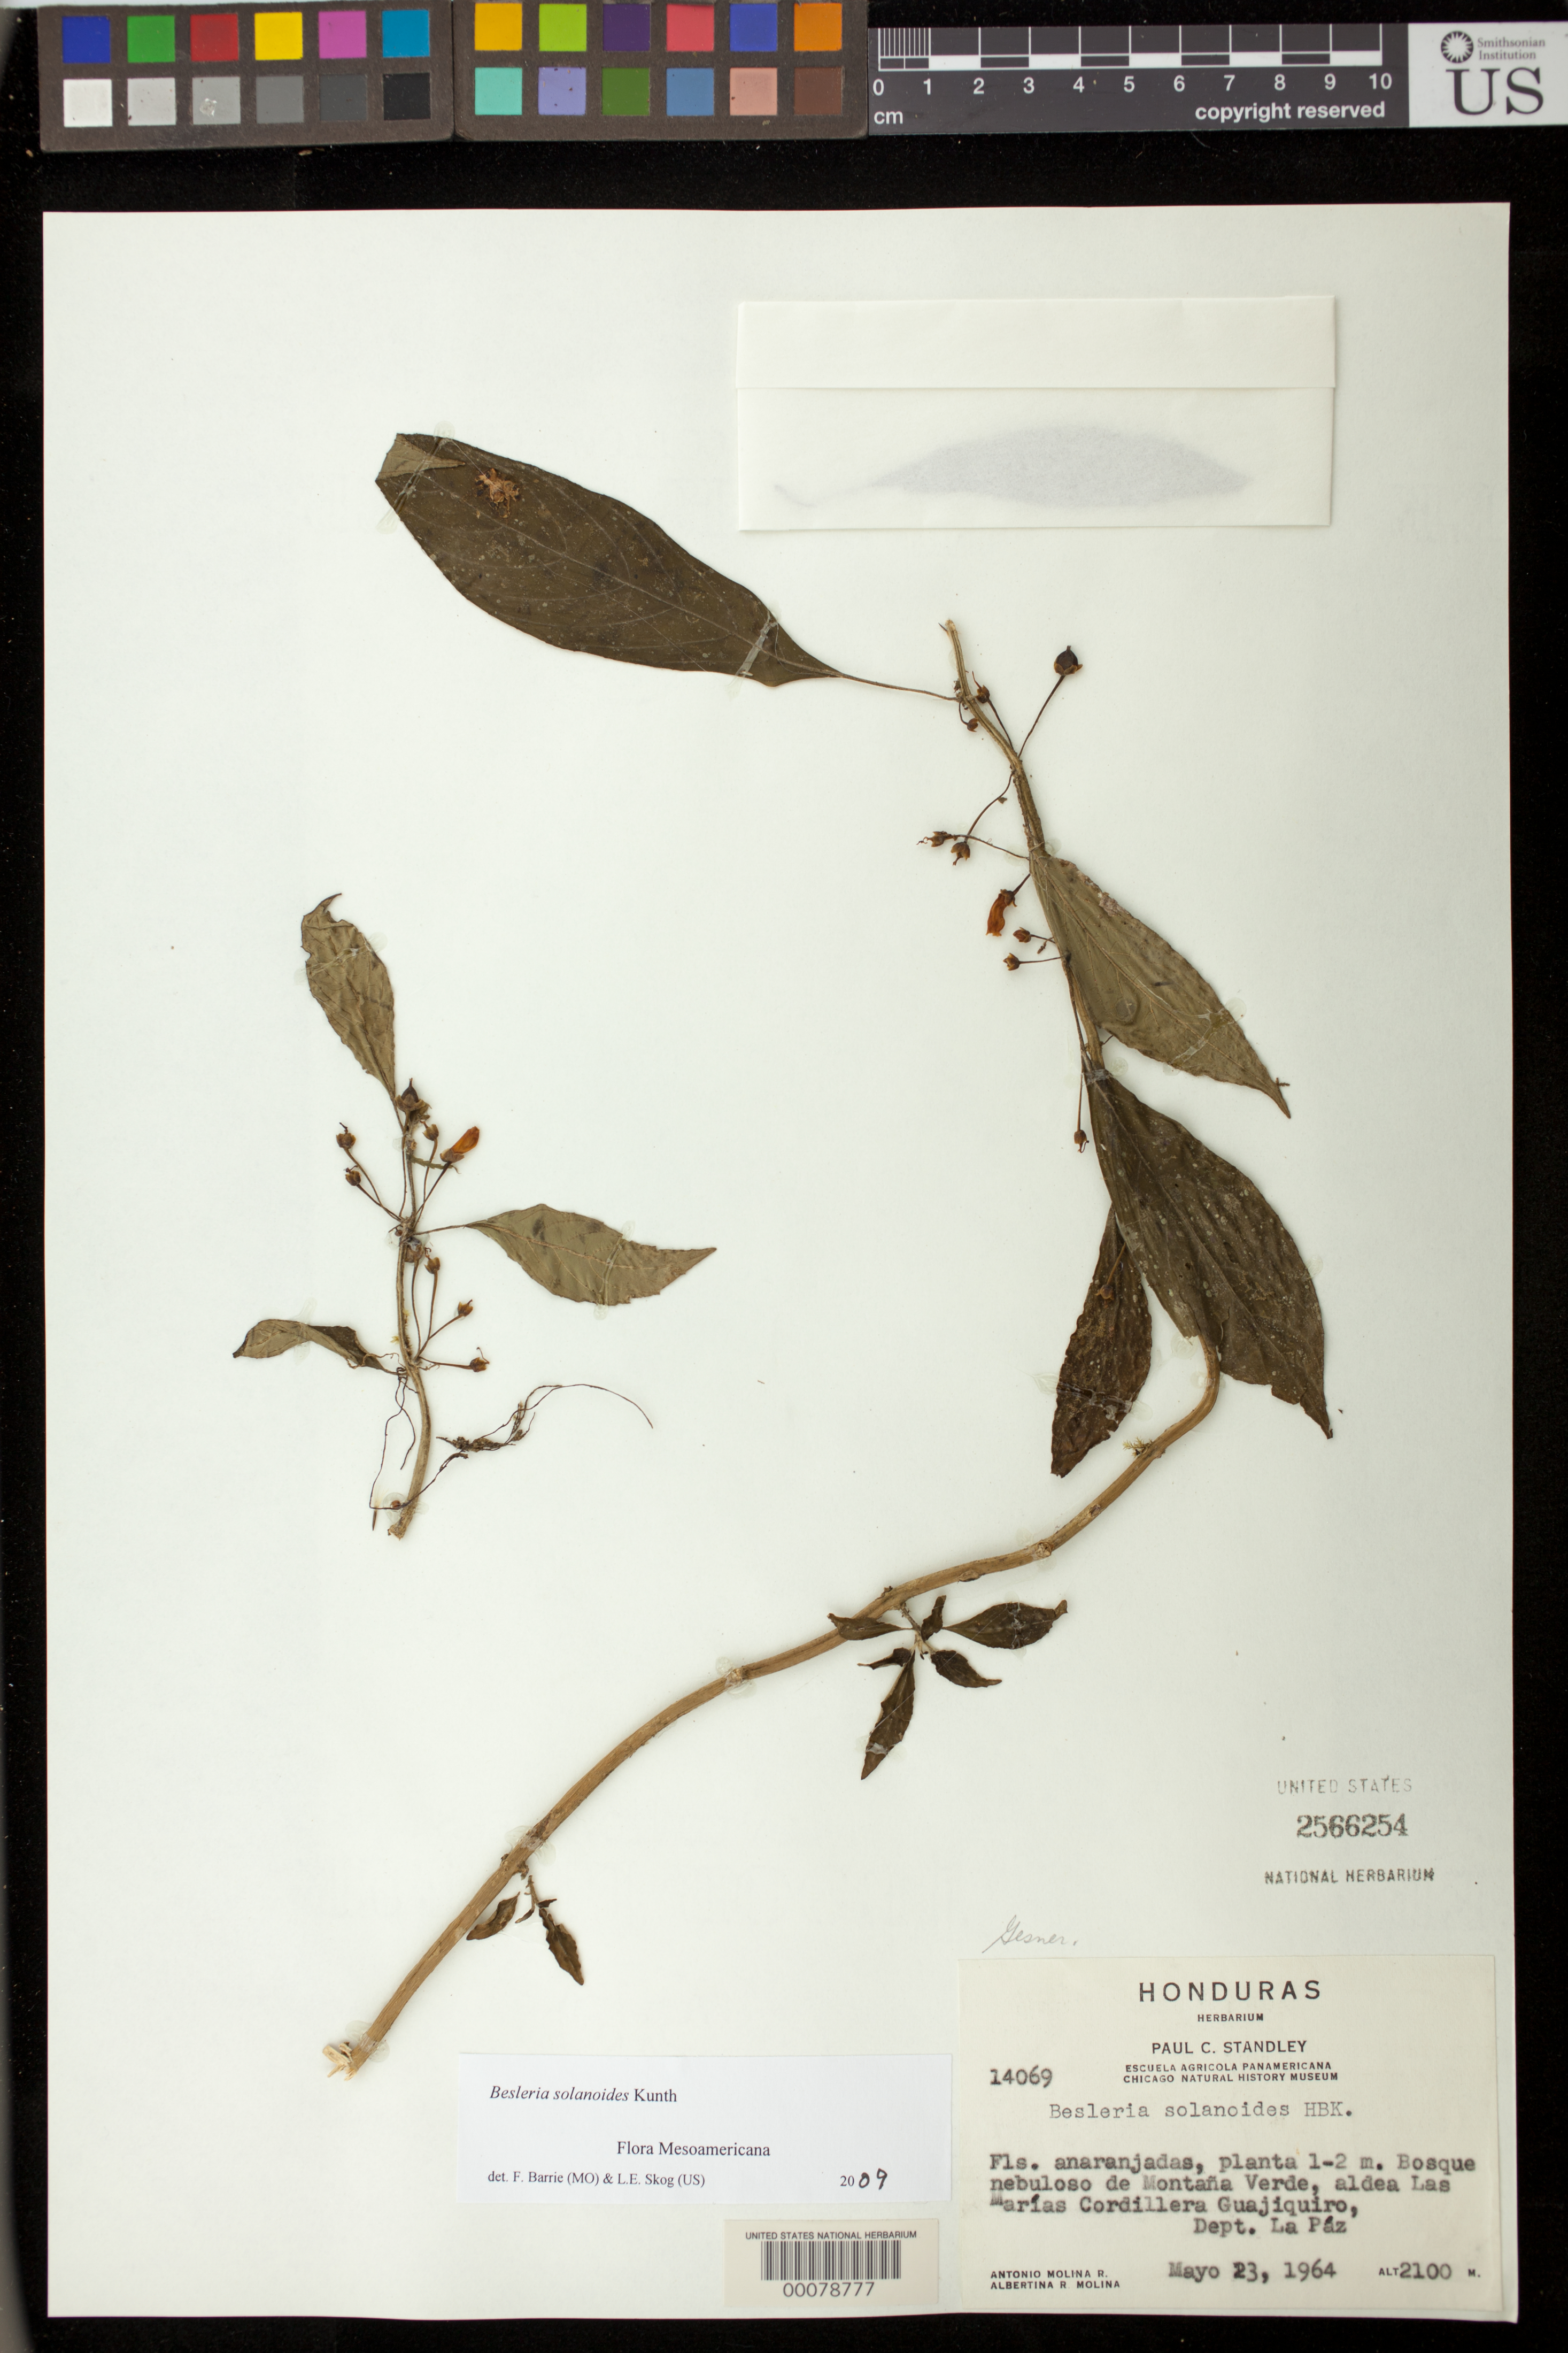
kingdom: Plantae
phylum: Tracheophyta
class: Magnoliopsida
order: Lamiales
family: Gesneriaceae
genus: Besleria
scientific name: Besleria solanoides var. solanoides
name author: Kunth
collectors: A. Molina R. & A. Molina R.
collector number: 14069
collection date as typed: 23 May 1964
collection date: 1964-05-23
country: Honduras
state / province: La Paz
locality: Montana Verde, Aldea las Marias Cordillera Guajiquiro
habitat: Forest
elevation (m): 2100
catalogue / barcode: US 2566254